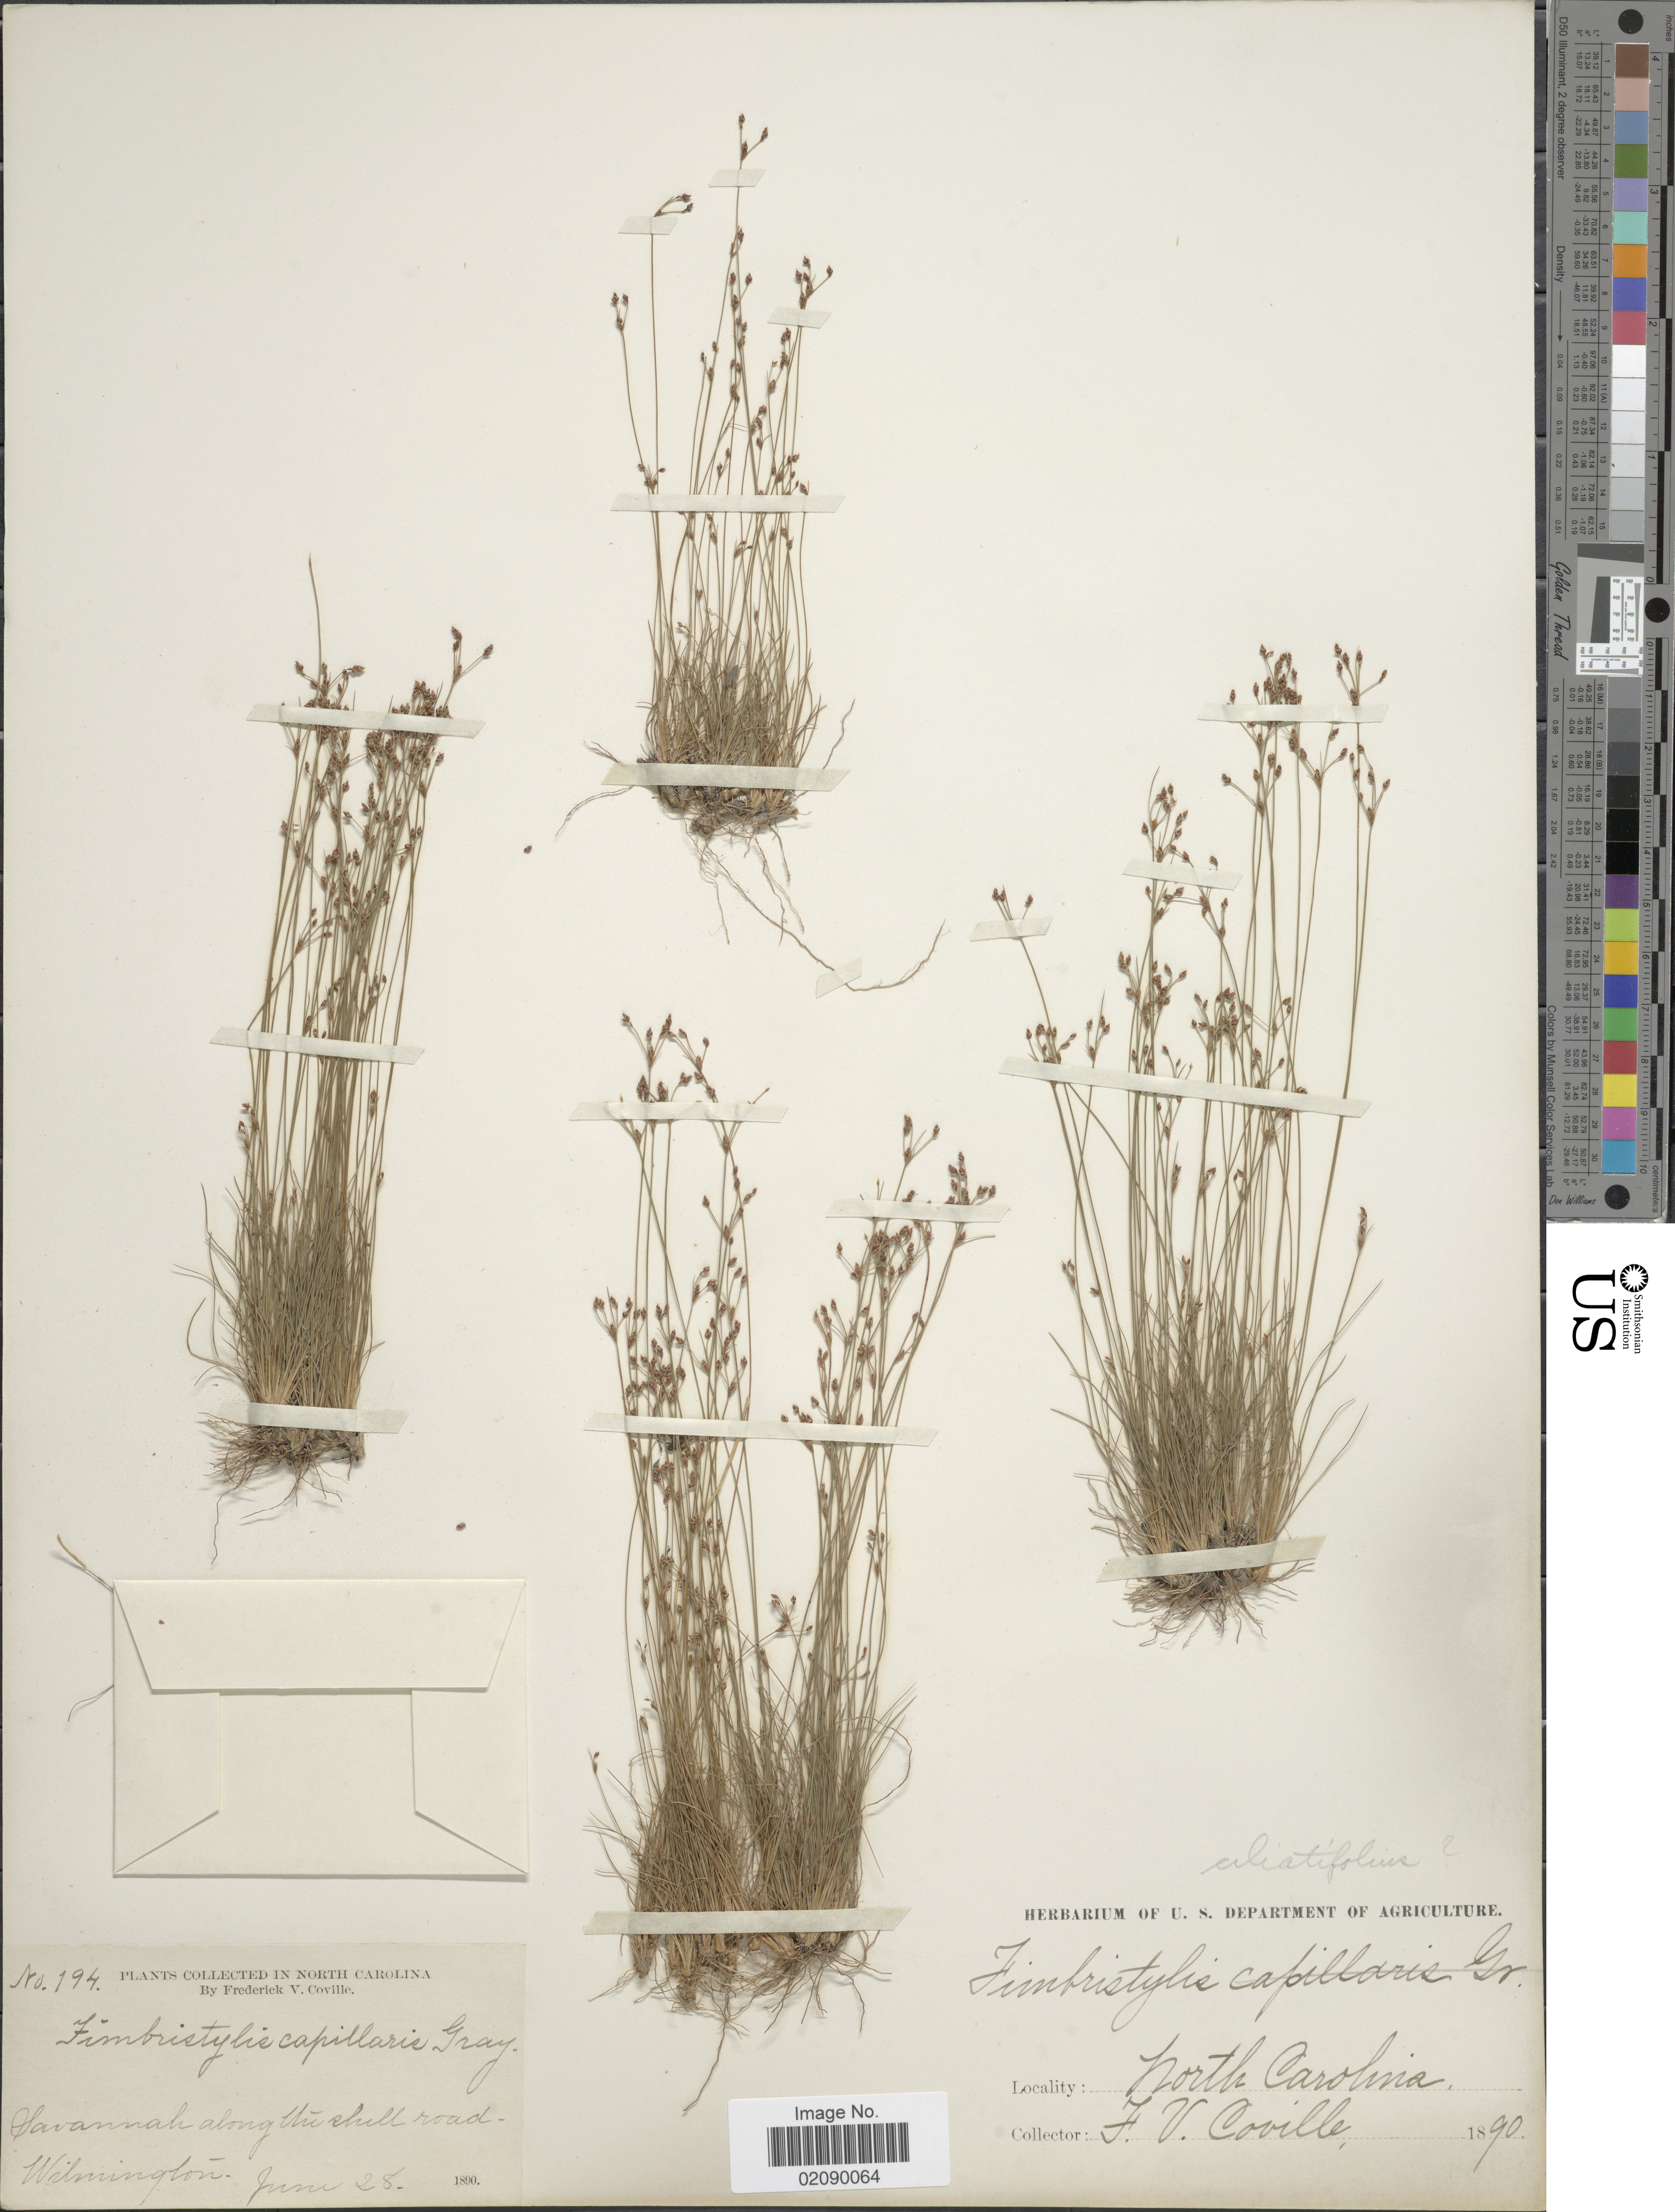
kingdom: Plantae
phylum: Tracheophyta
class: Liliopsida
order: Poales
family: Cyperaceae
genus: Bulbostylis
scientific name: Bulbostylis capillaris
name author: (L.) Kunth ex C.B. Clarke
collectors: F. V. Coville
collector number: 194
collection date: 1890-06-28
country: United States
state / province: North Carolina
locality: Savannah along the Un shell road Wilmington